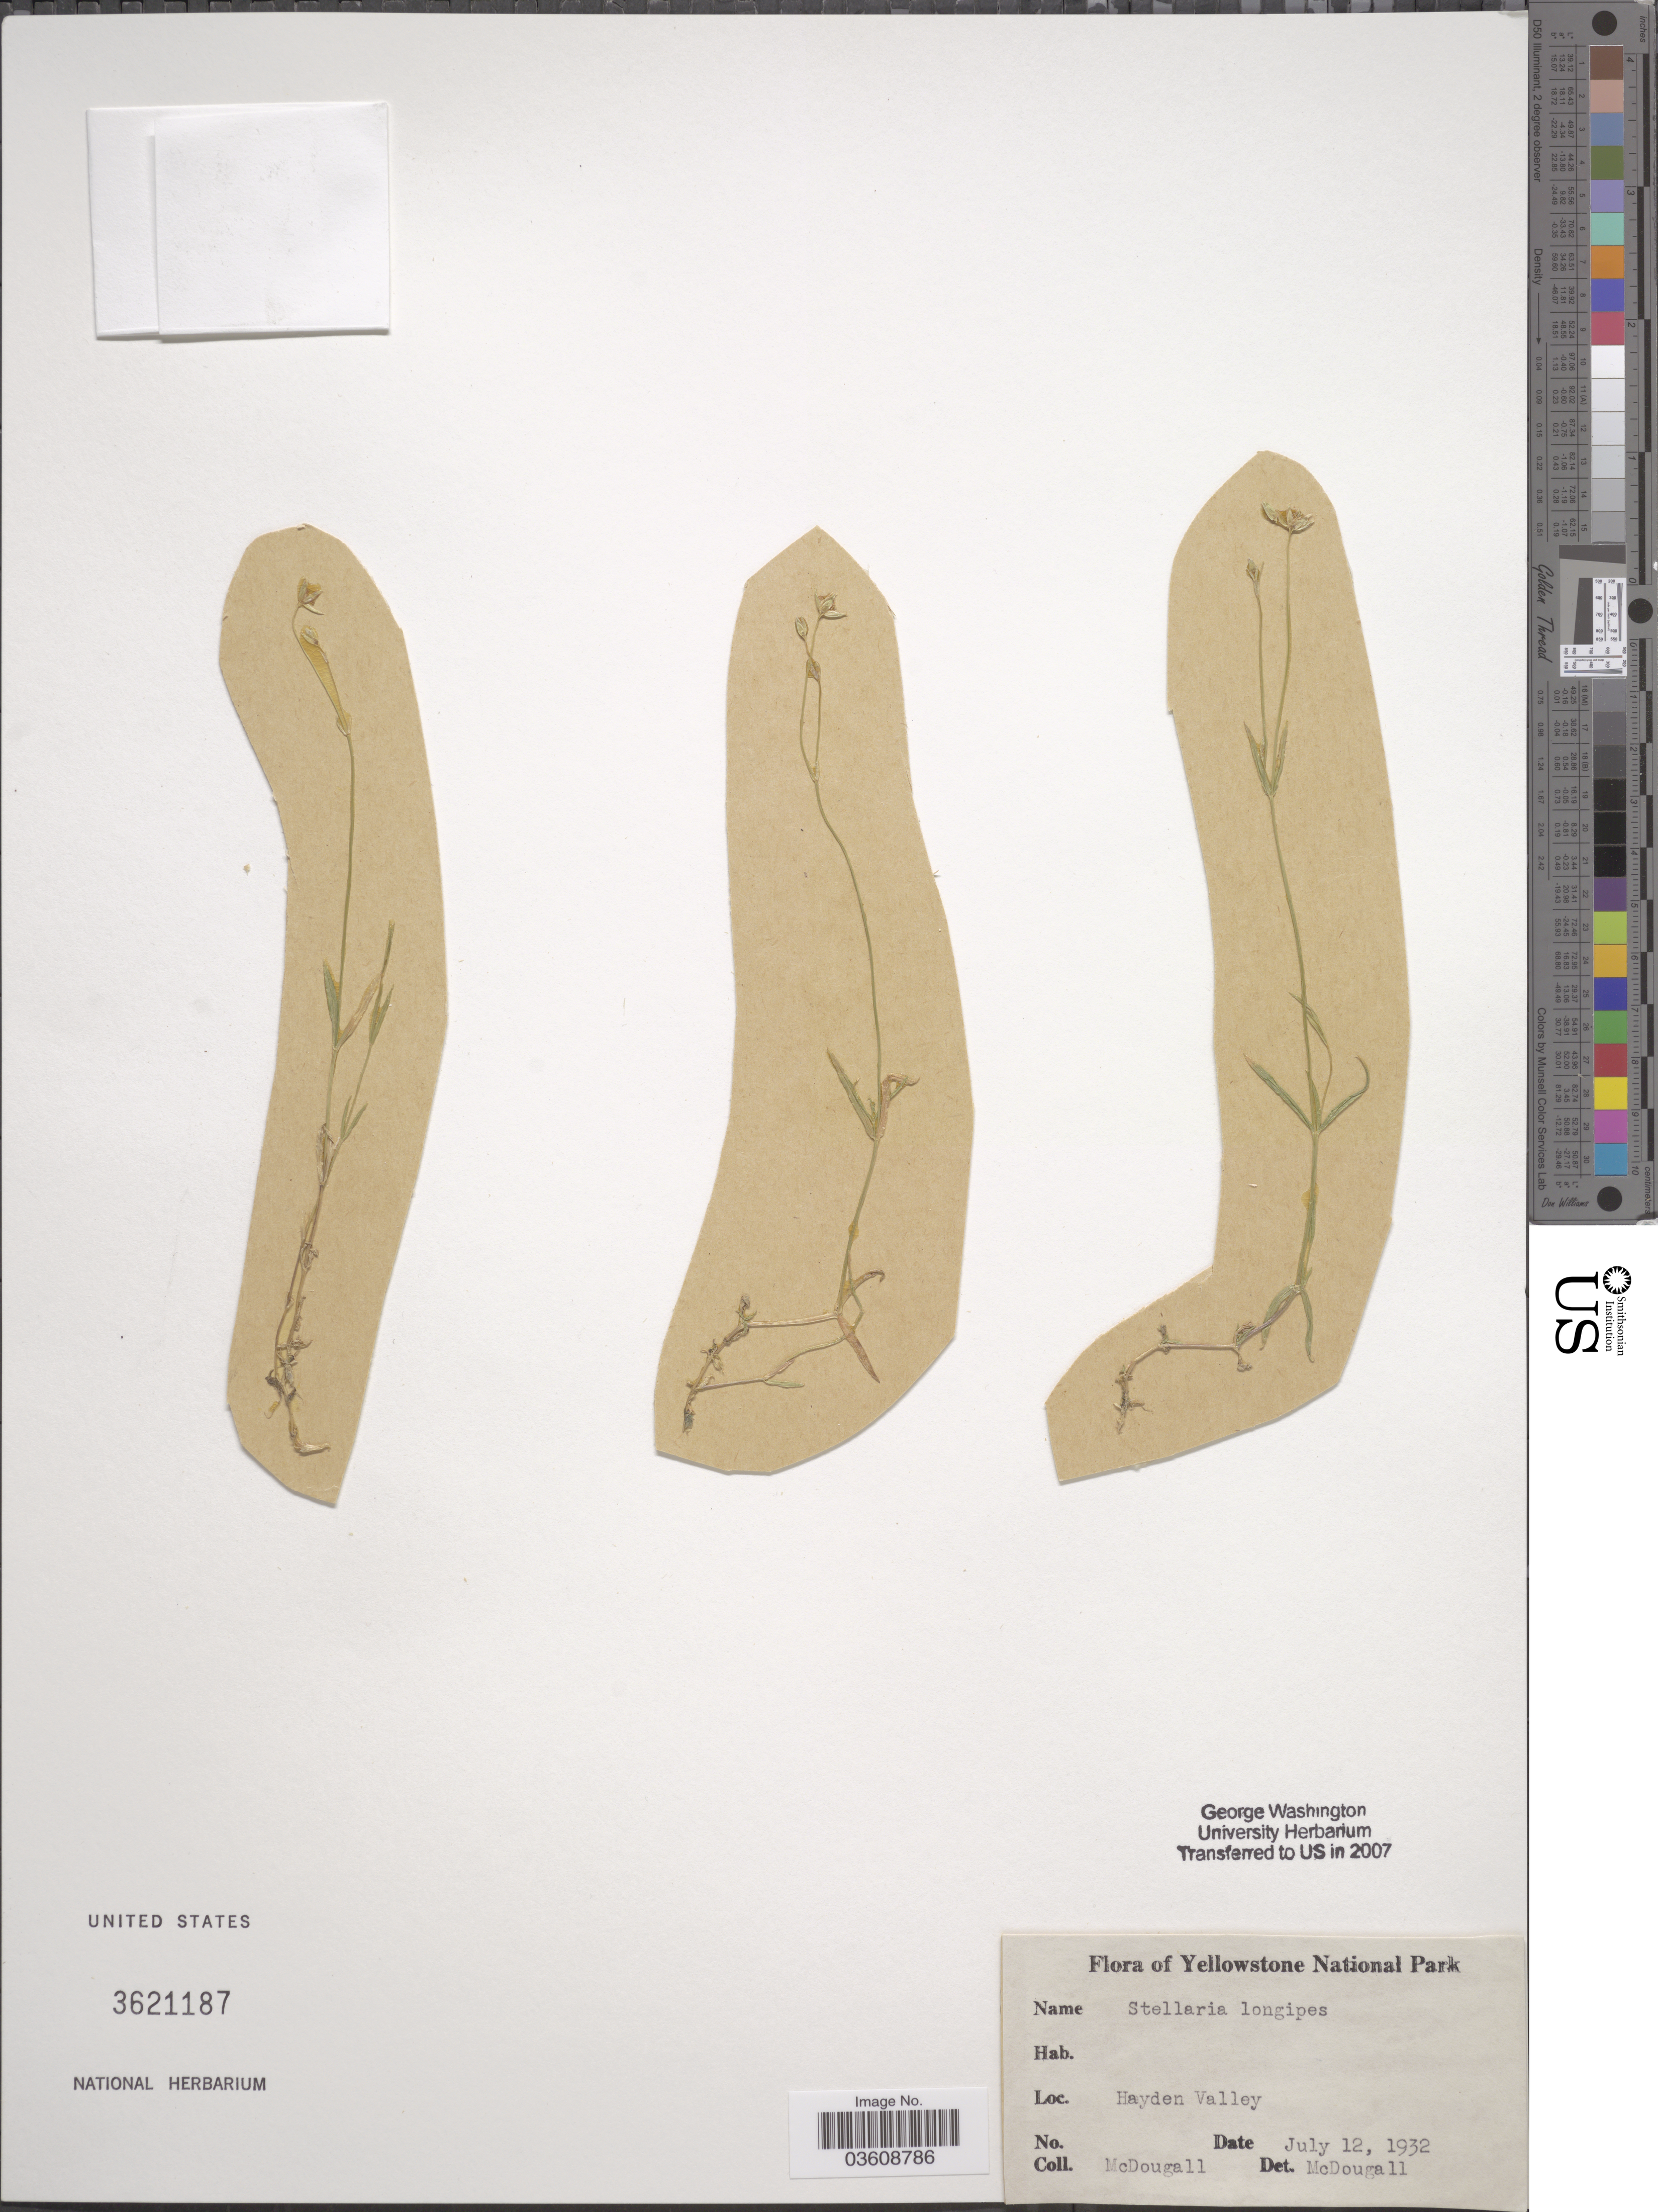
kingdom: Plantae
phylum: Tracheophyta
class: Magnoliopsida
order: Caryophyllales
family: Caryophyllaceae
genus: Stellaria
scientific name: Stellaria longipes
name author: Goldie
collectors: McDougall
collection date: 1932-07-12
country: United States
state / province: Wyoming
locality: Yellowstone National Park. Hayden Valley.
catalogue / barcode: US 3621187